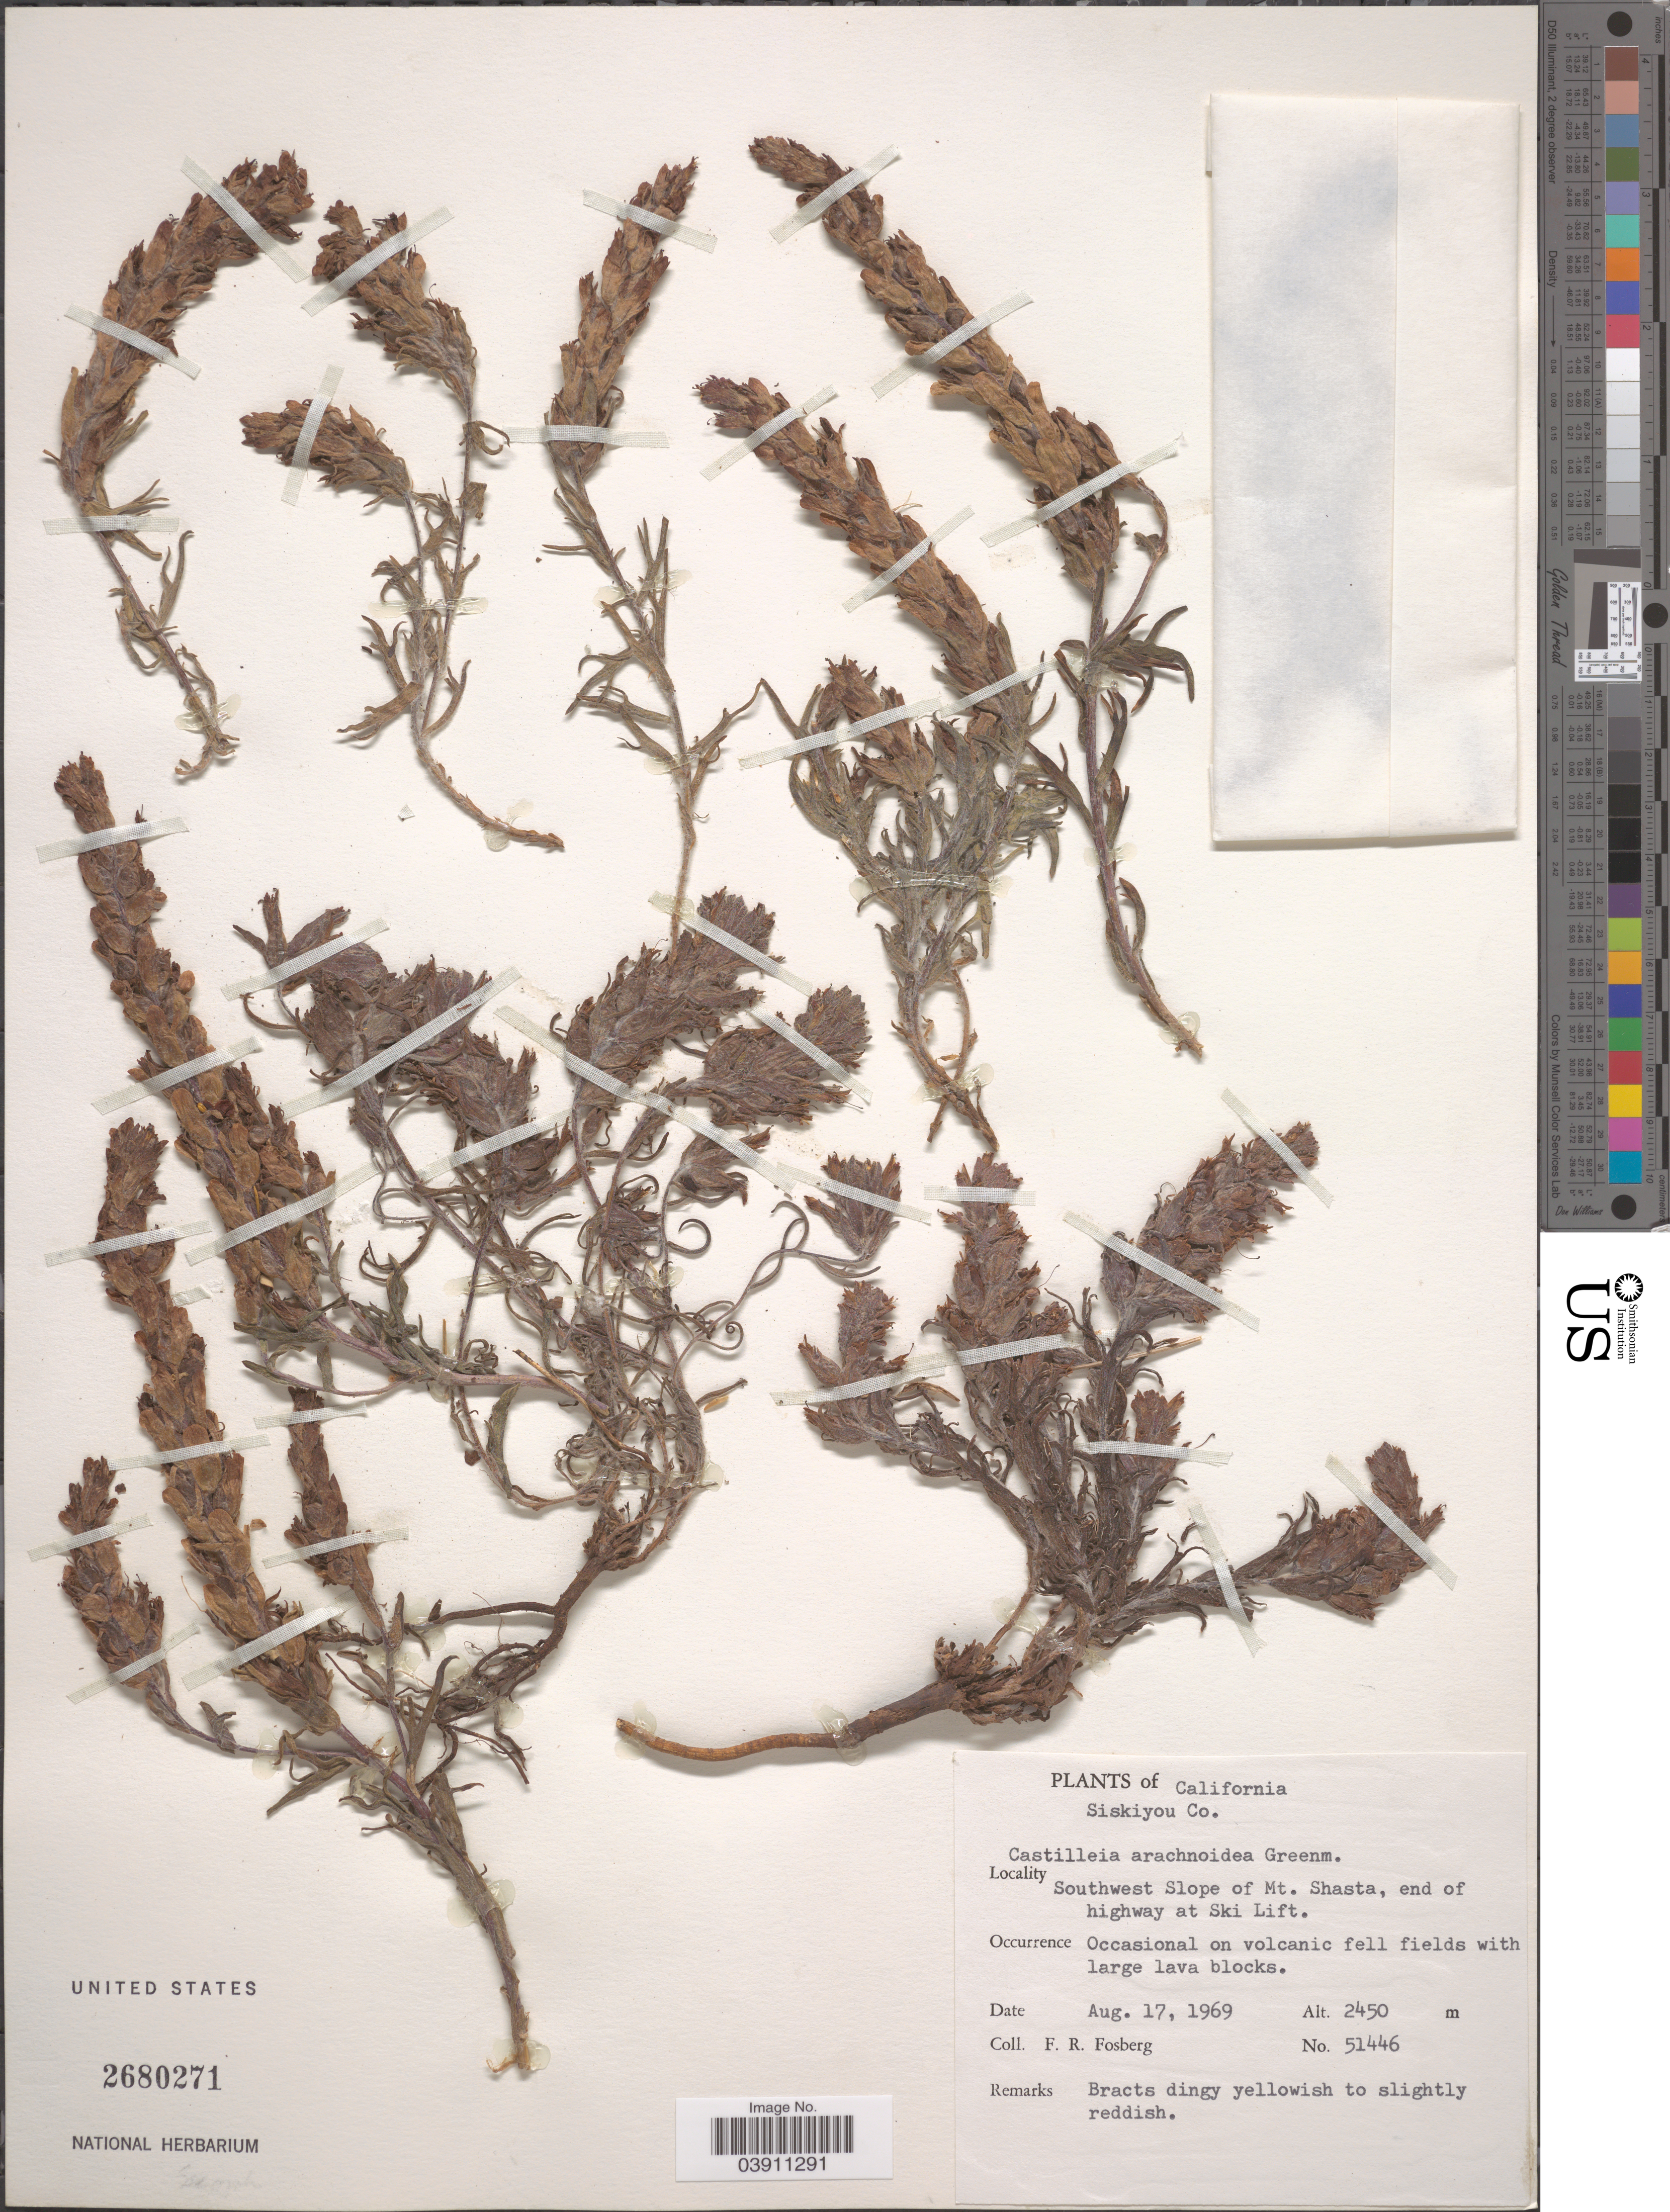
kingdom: Plantae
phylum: Tracheophyta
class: Magnoliopsida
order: Lamiales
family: Orobanchaceae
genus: Castilleja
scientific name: Castilleja arachnoidea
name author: Greenm.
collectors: F. R. Fosberg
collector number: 51446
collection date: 1969-08-17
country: United States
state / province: California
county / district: Siskiyou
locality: Siskiyou Co. Southwest Slope of Mt. Shasta, end of highway at Ski Lift.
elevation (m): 2450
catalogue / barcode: US 2680271